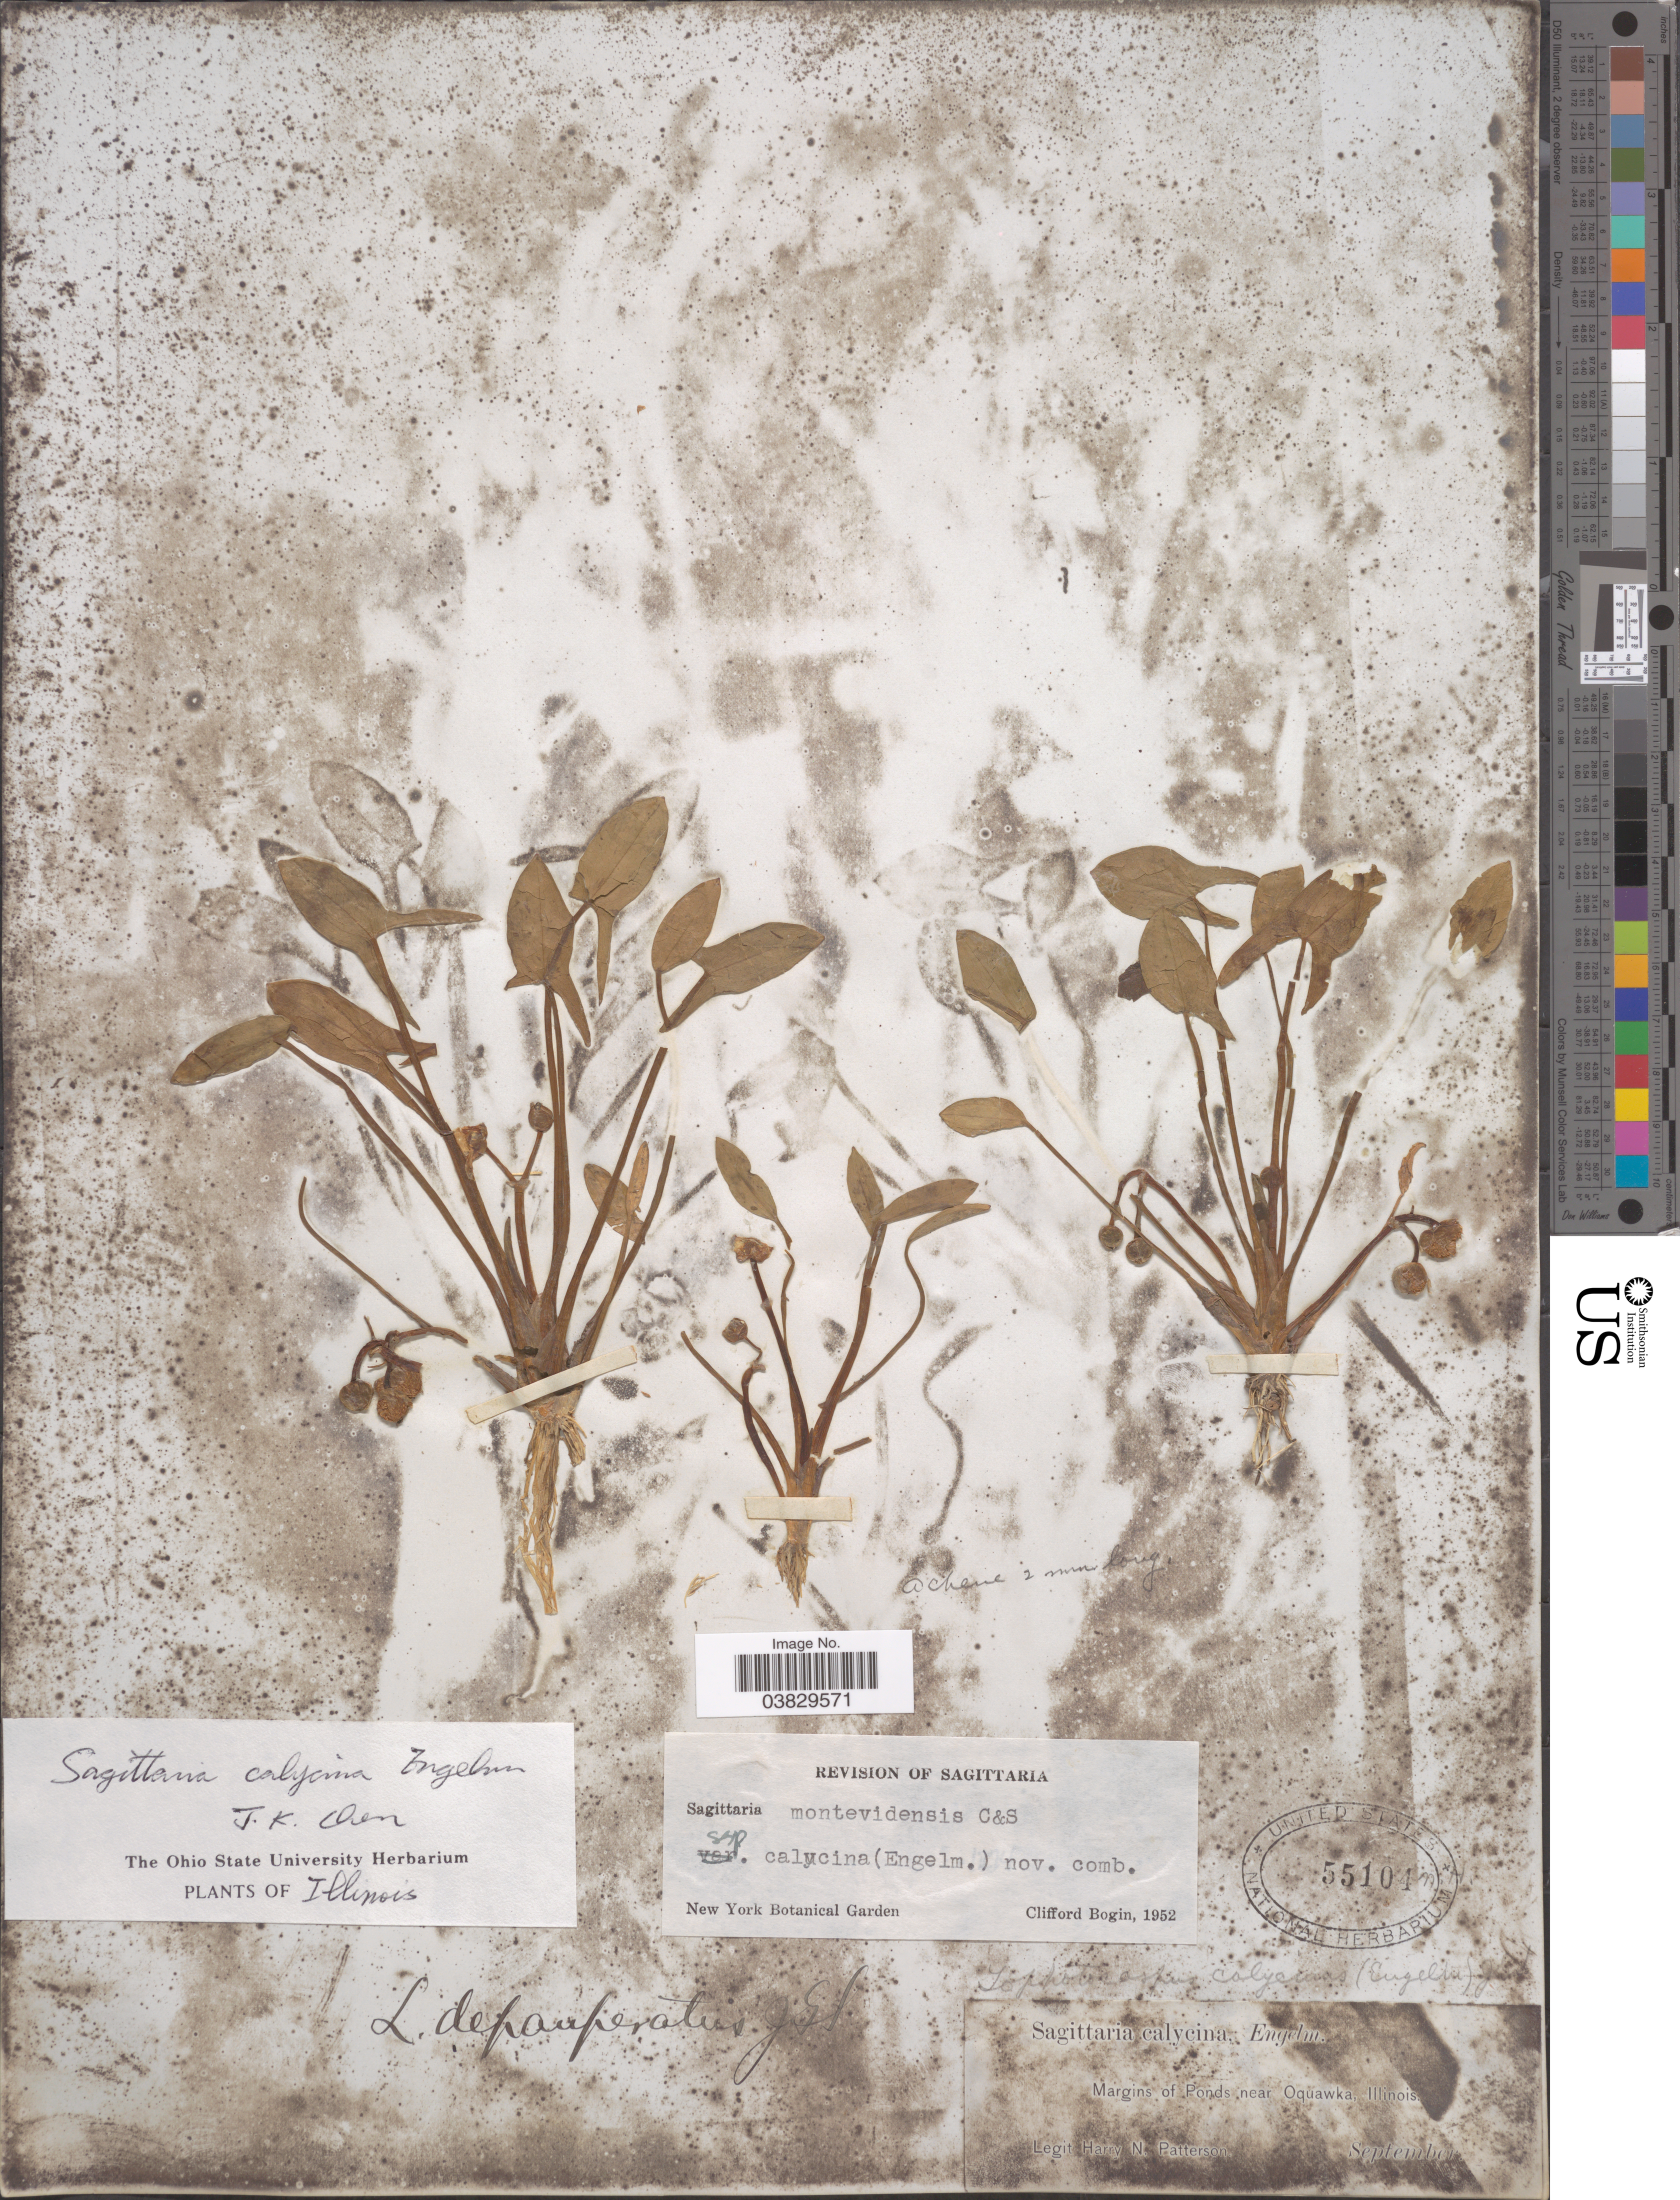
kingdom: Plantae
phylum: Tracheophyta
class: Liliopsida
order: Alismatales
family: Alismataceae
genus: Sagittaria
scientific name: Sagittaria calycina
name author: Engelm.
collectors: H. N. Patterson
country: United States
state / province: Illinois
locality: Margins of Ponds near Oquawka.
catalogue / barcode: US 55104